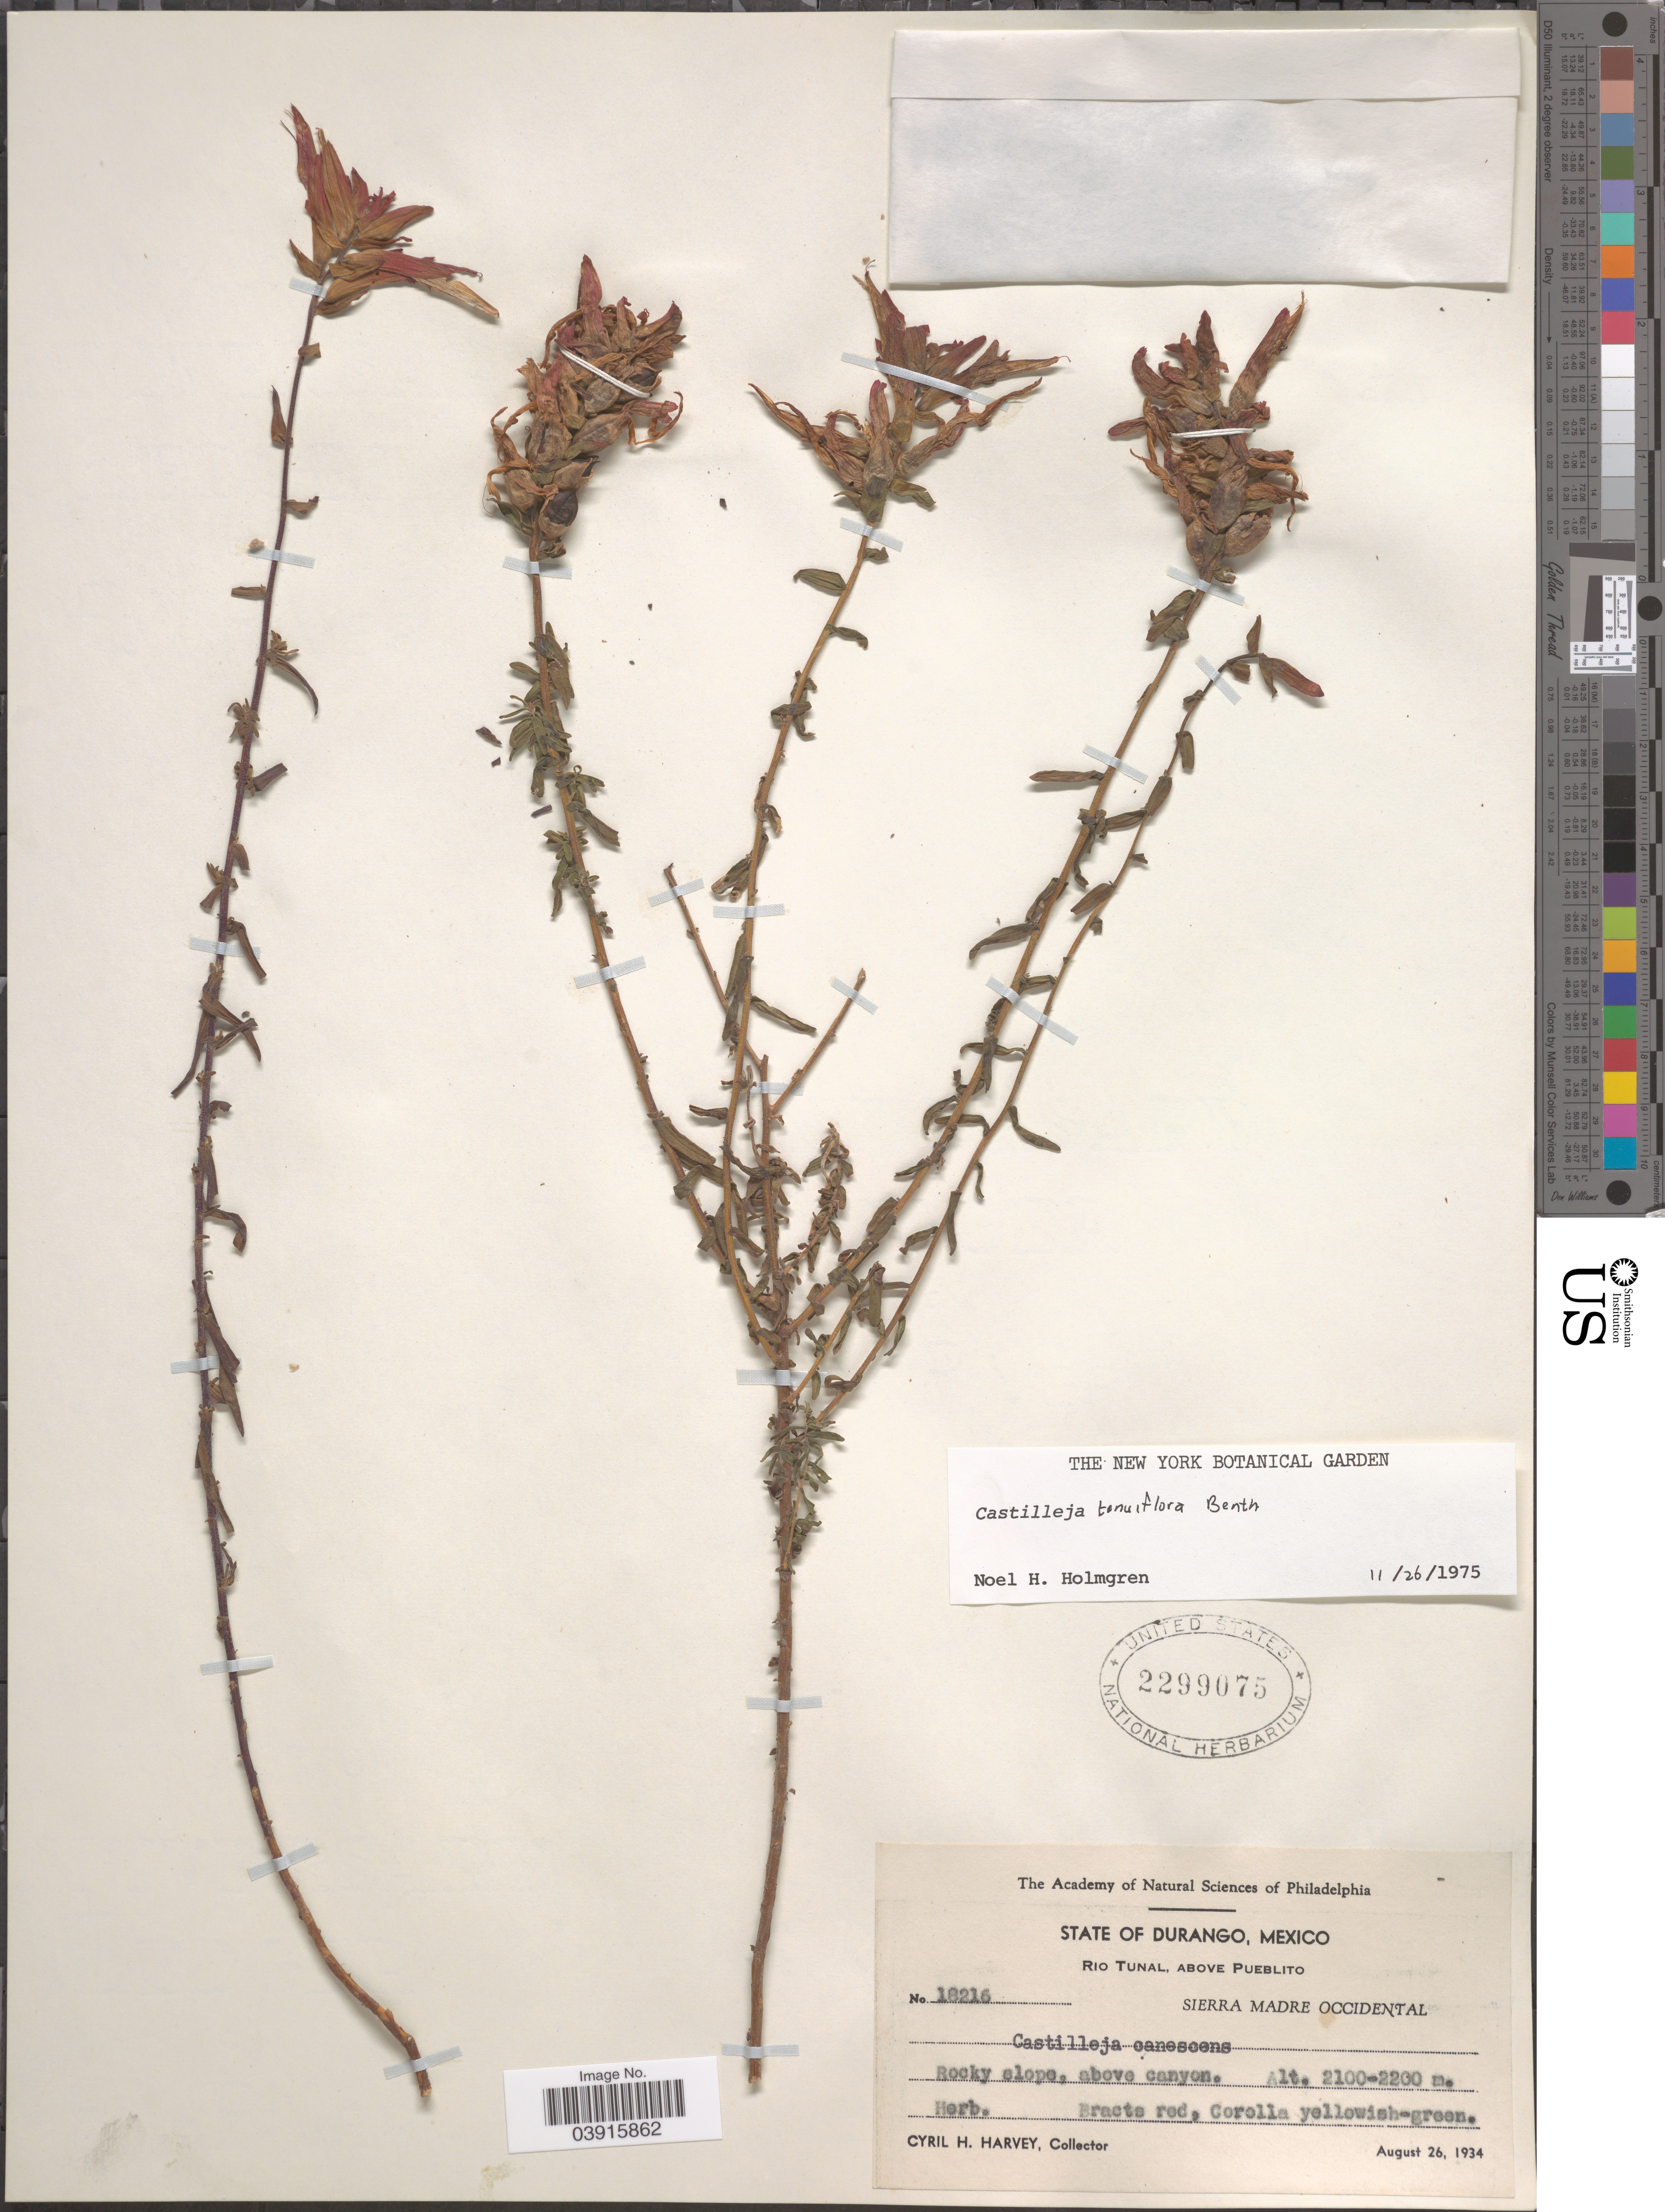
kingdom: Plantae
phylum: Tracheophyta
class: Magnoliopsida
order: Lamiales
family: Orobanchaceae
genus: Castilleja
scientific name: Castilleja tenuiflora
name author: Benth.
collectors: C. H. Harvey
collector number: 18216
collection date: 1934-08-26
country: Mexico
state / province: Durango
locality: Rio Tunal, above Pueblito. Sierra Madre Occidental. Rocky slope, above canyon.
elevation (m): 2100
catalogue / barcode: US 2299075